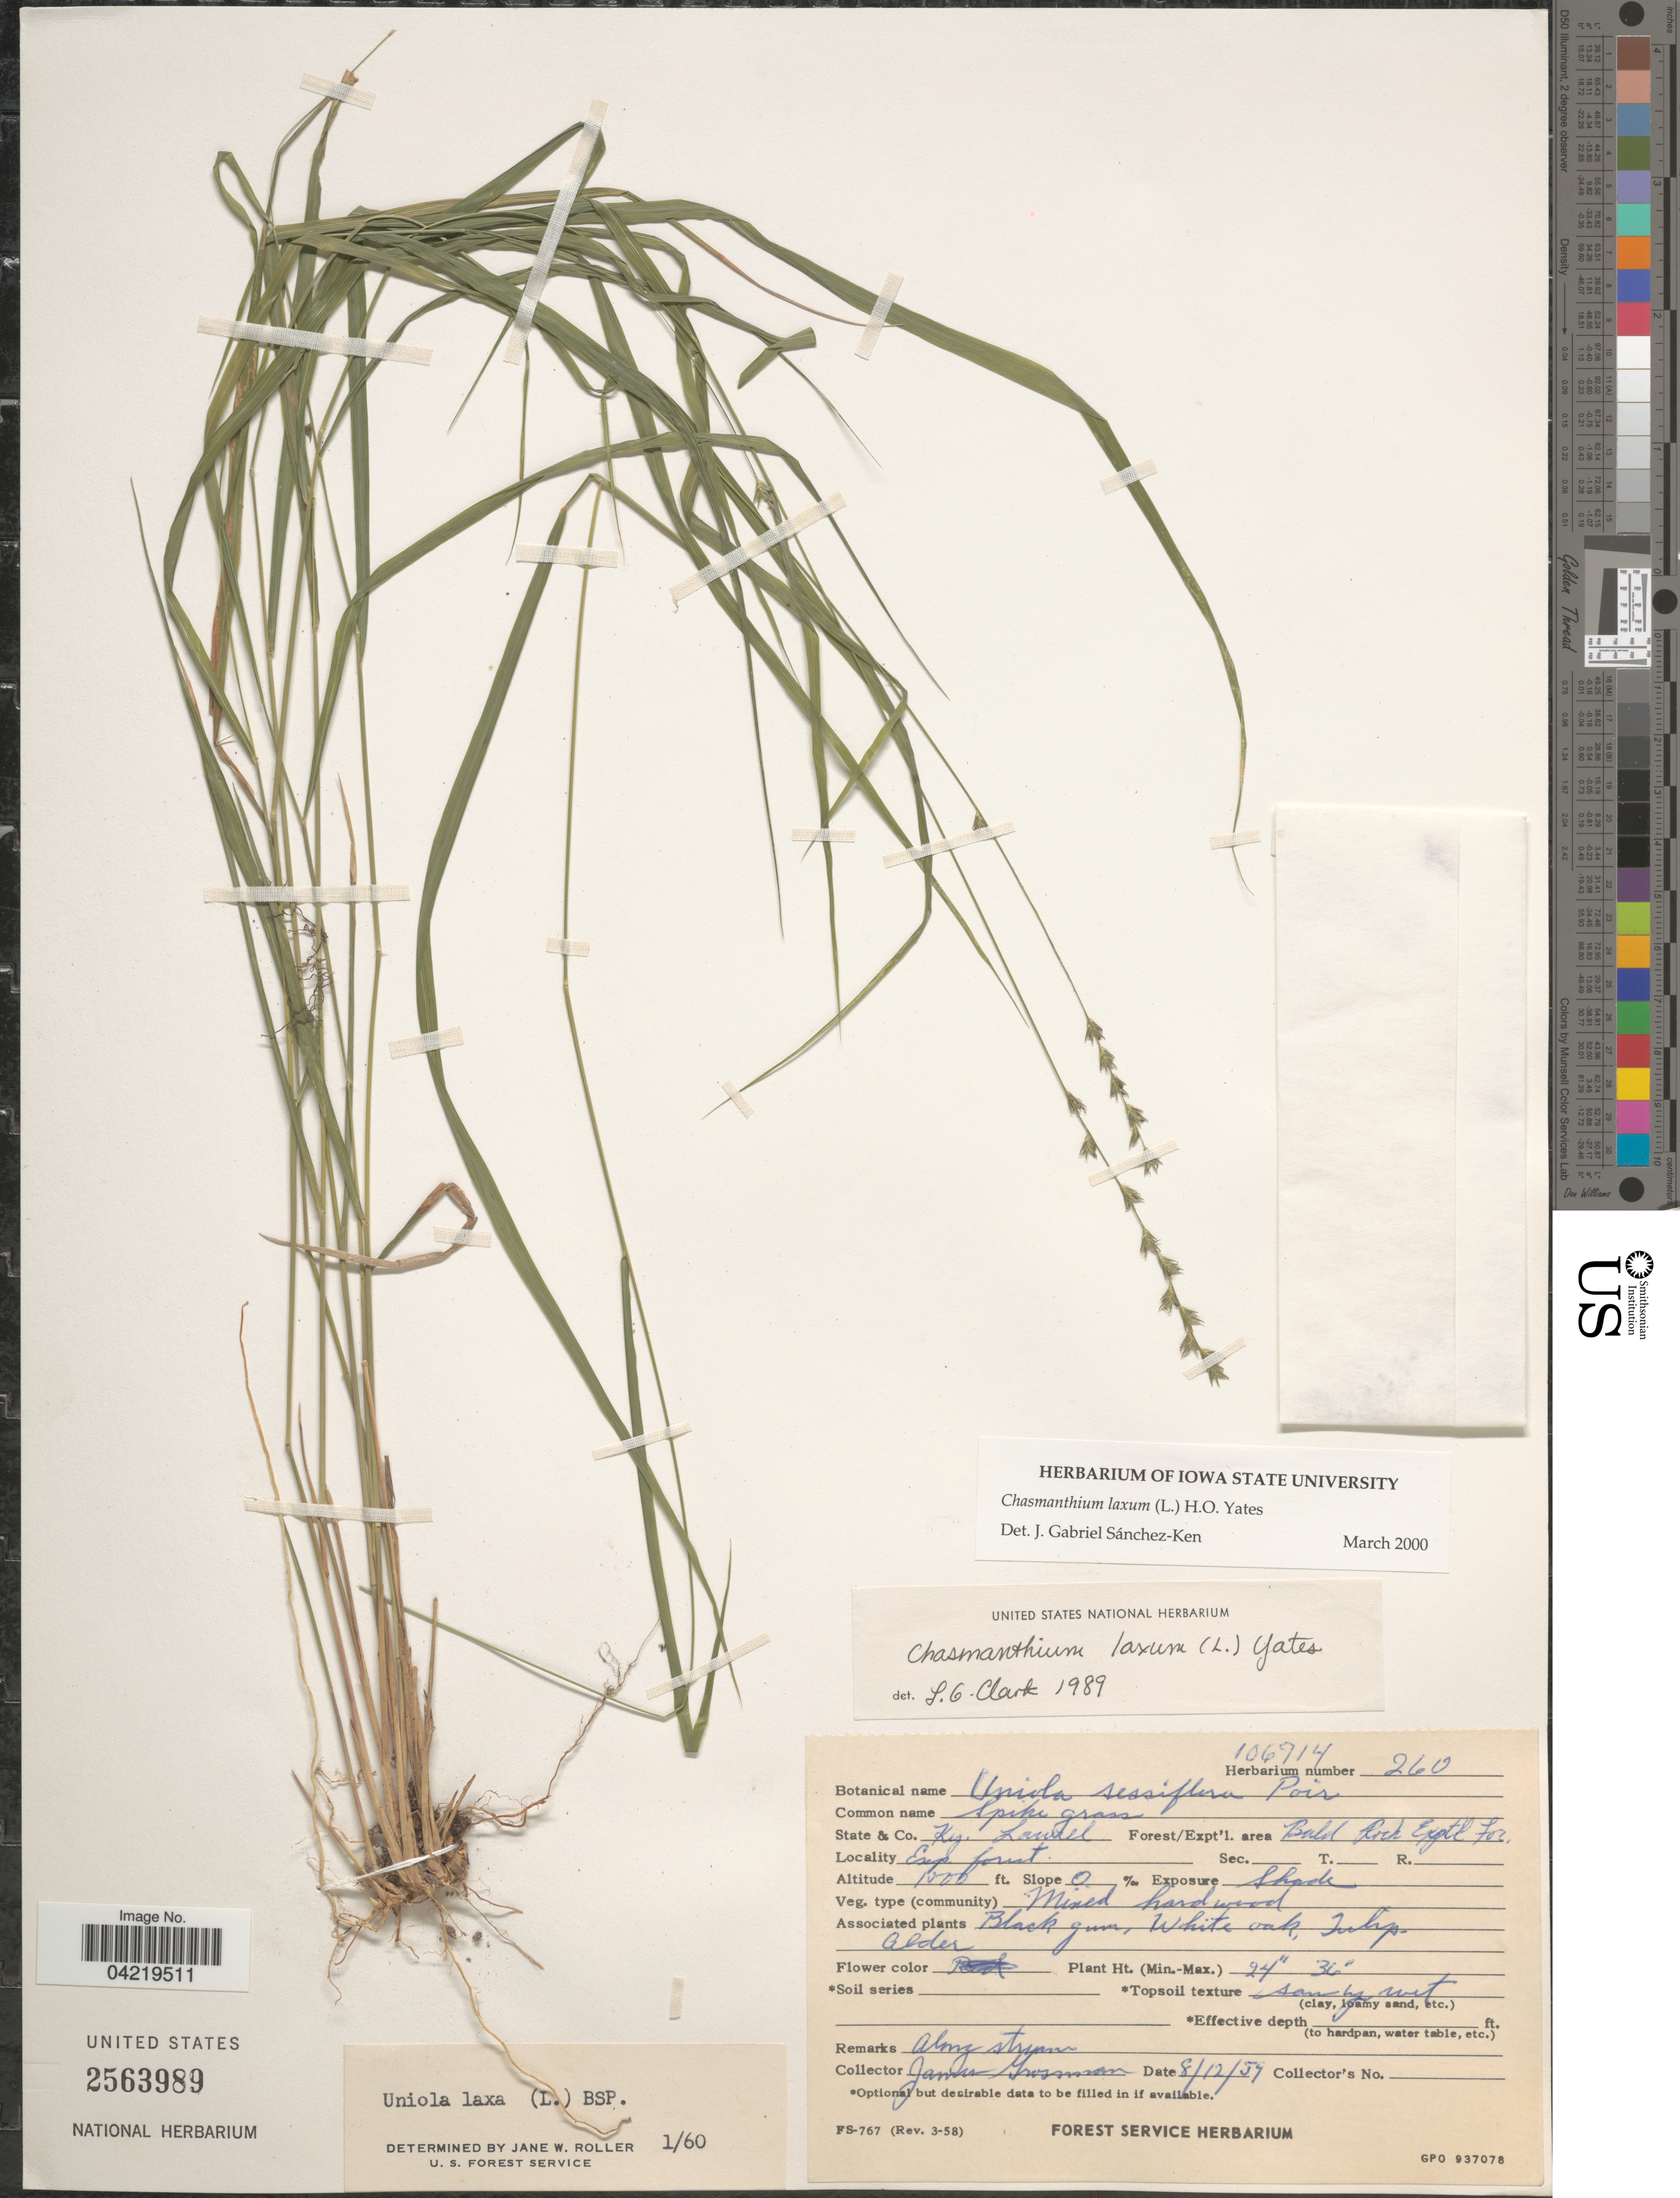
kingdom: Plantae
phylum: Tracheophyta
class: Liliopsida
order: Poales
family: Poaceae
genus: Chasmanthium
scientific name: Chasmanthium laxum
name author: (L.) H.O. Yates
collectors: J. Grossman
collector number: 106914/260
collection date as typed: Transcribed d/m/y: 12/8/59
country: United States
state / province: Kentucky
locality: Co. Laurel. Forest/Expt'l. area Bald Rock Exptl For. Exp. forest.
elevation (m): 305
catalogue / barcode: US 2563989